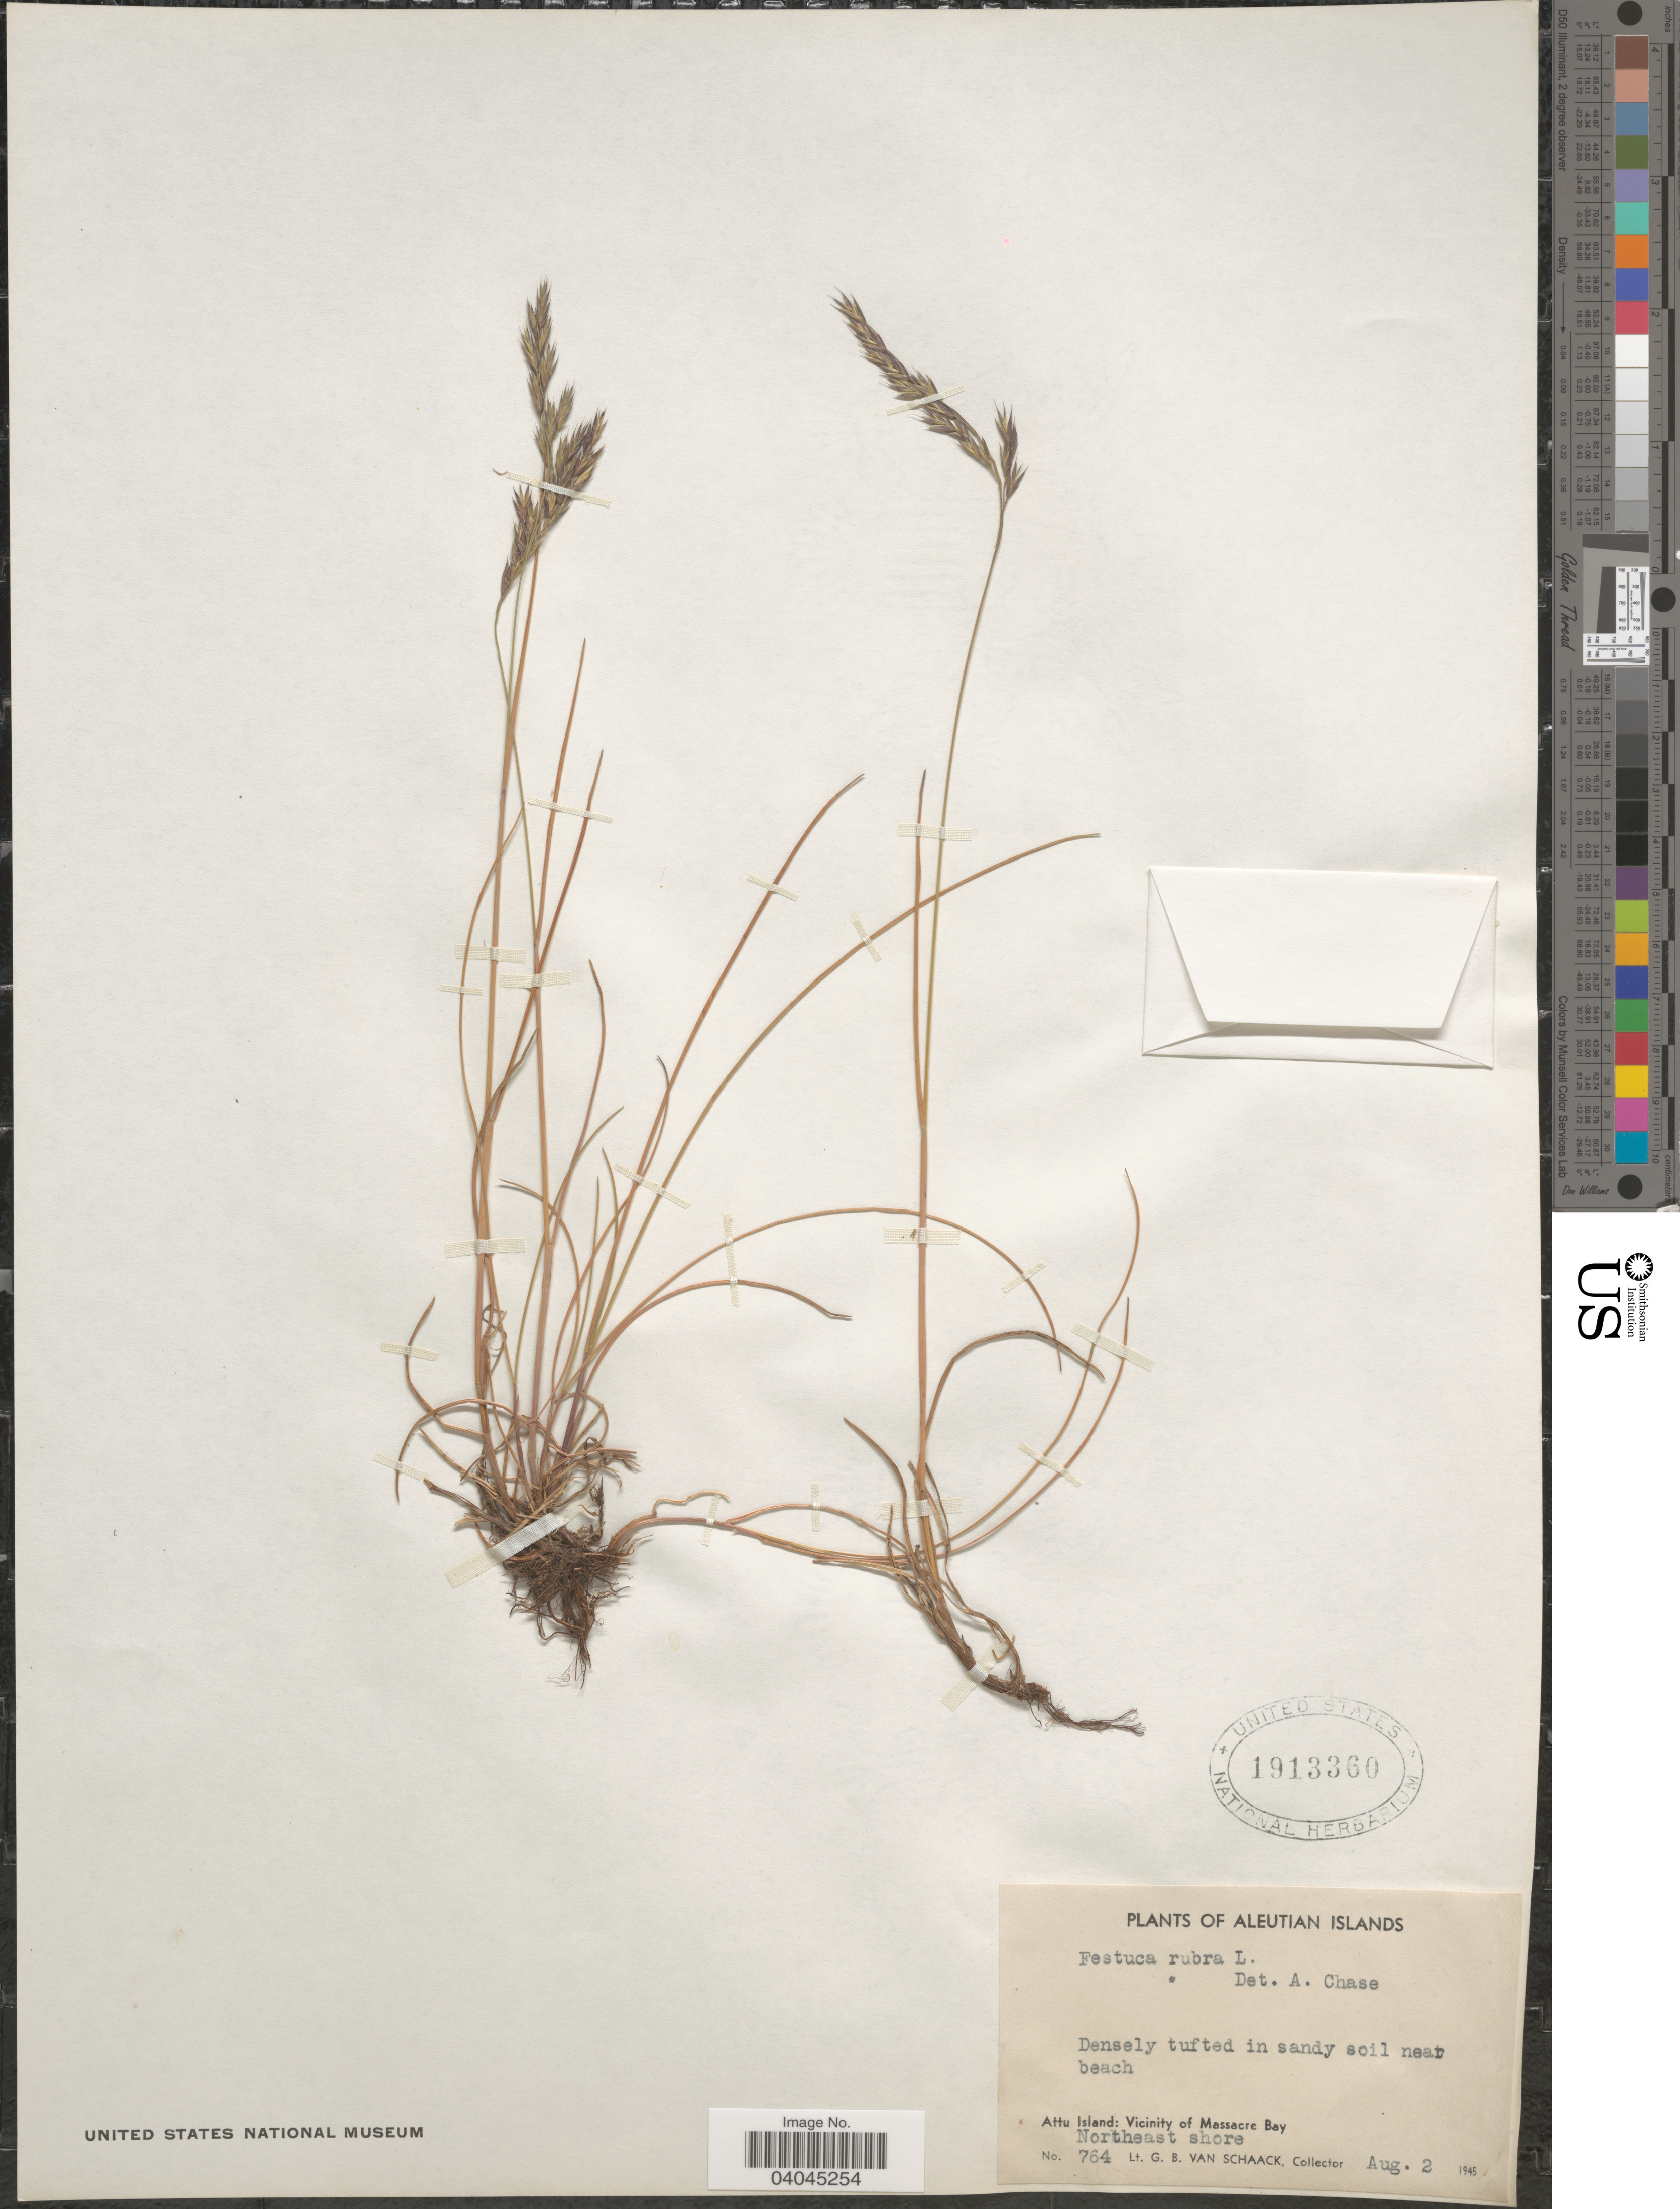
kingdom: Plantae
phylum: Tracheophyta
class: Liliopsida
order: Poales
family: Poaceae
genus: Festuca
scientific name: Festuca rubra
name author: L.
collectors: G. Van Schaack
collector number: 764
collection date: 1945-08-02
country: United States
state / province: Alaska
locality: Aleutian Islands. Near beach. Attu Island: Vicinity of Massacre Bay. Northeast shore.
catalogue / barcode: US 1913360